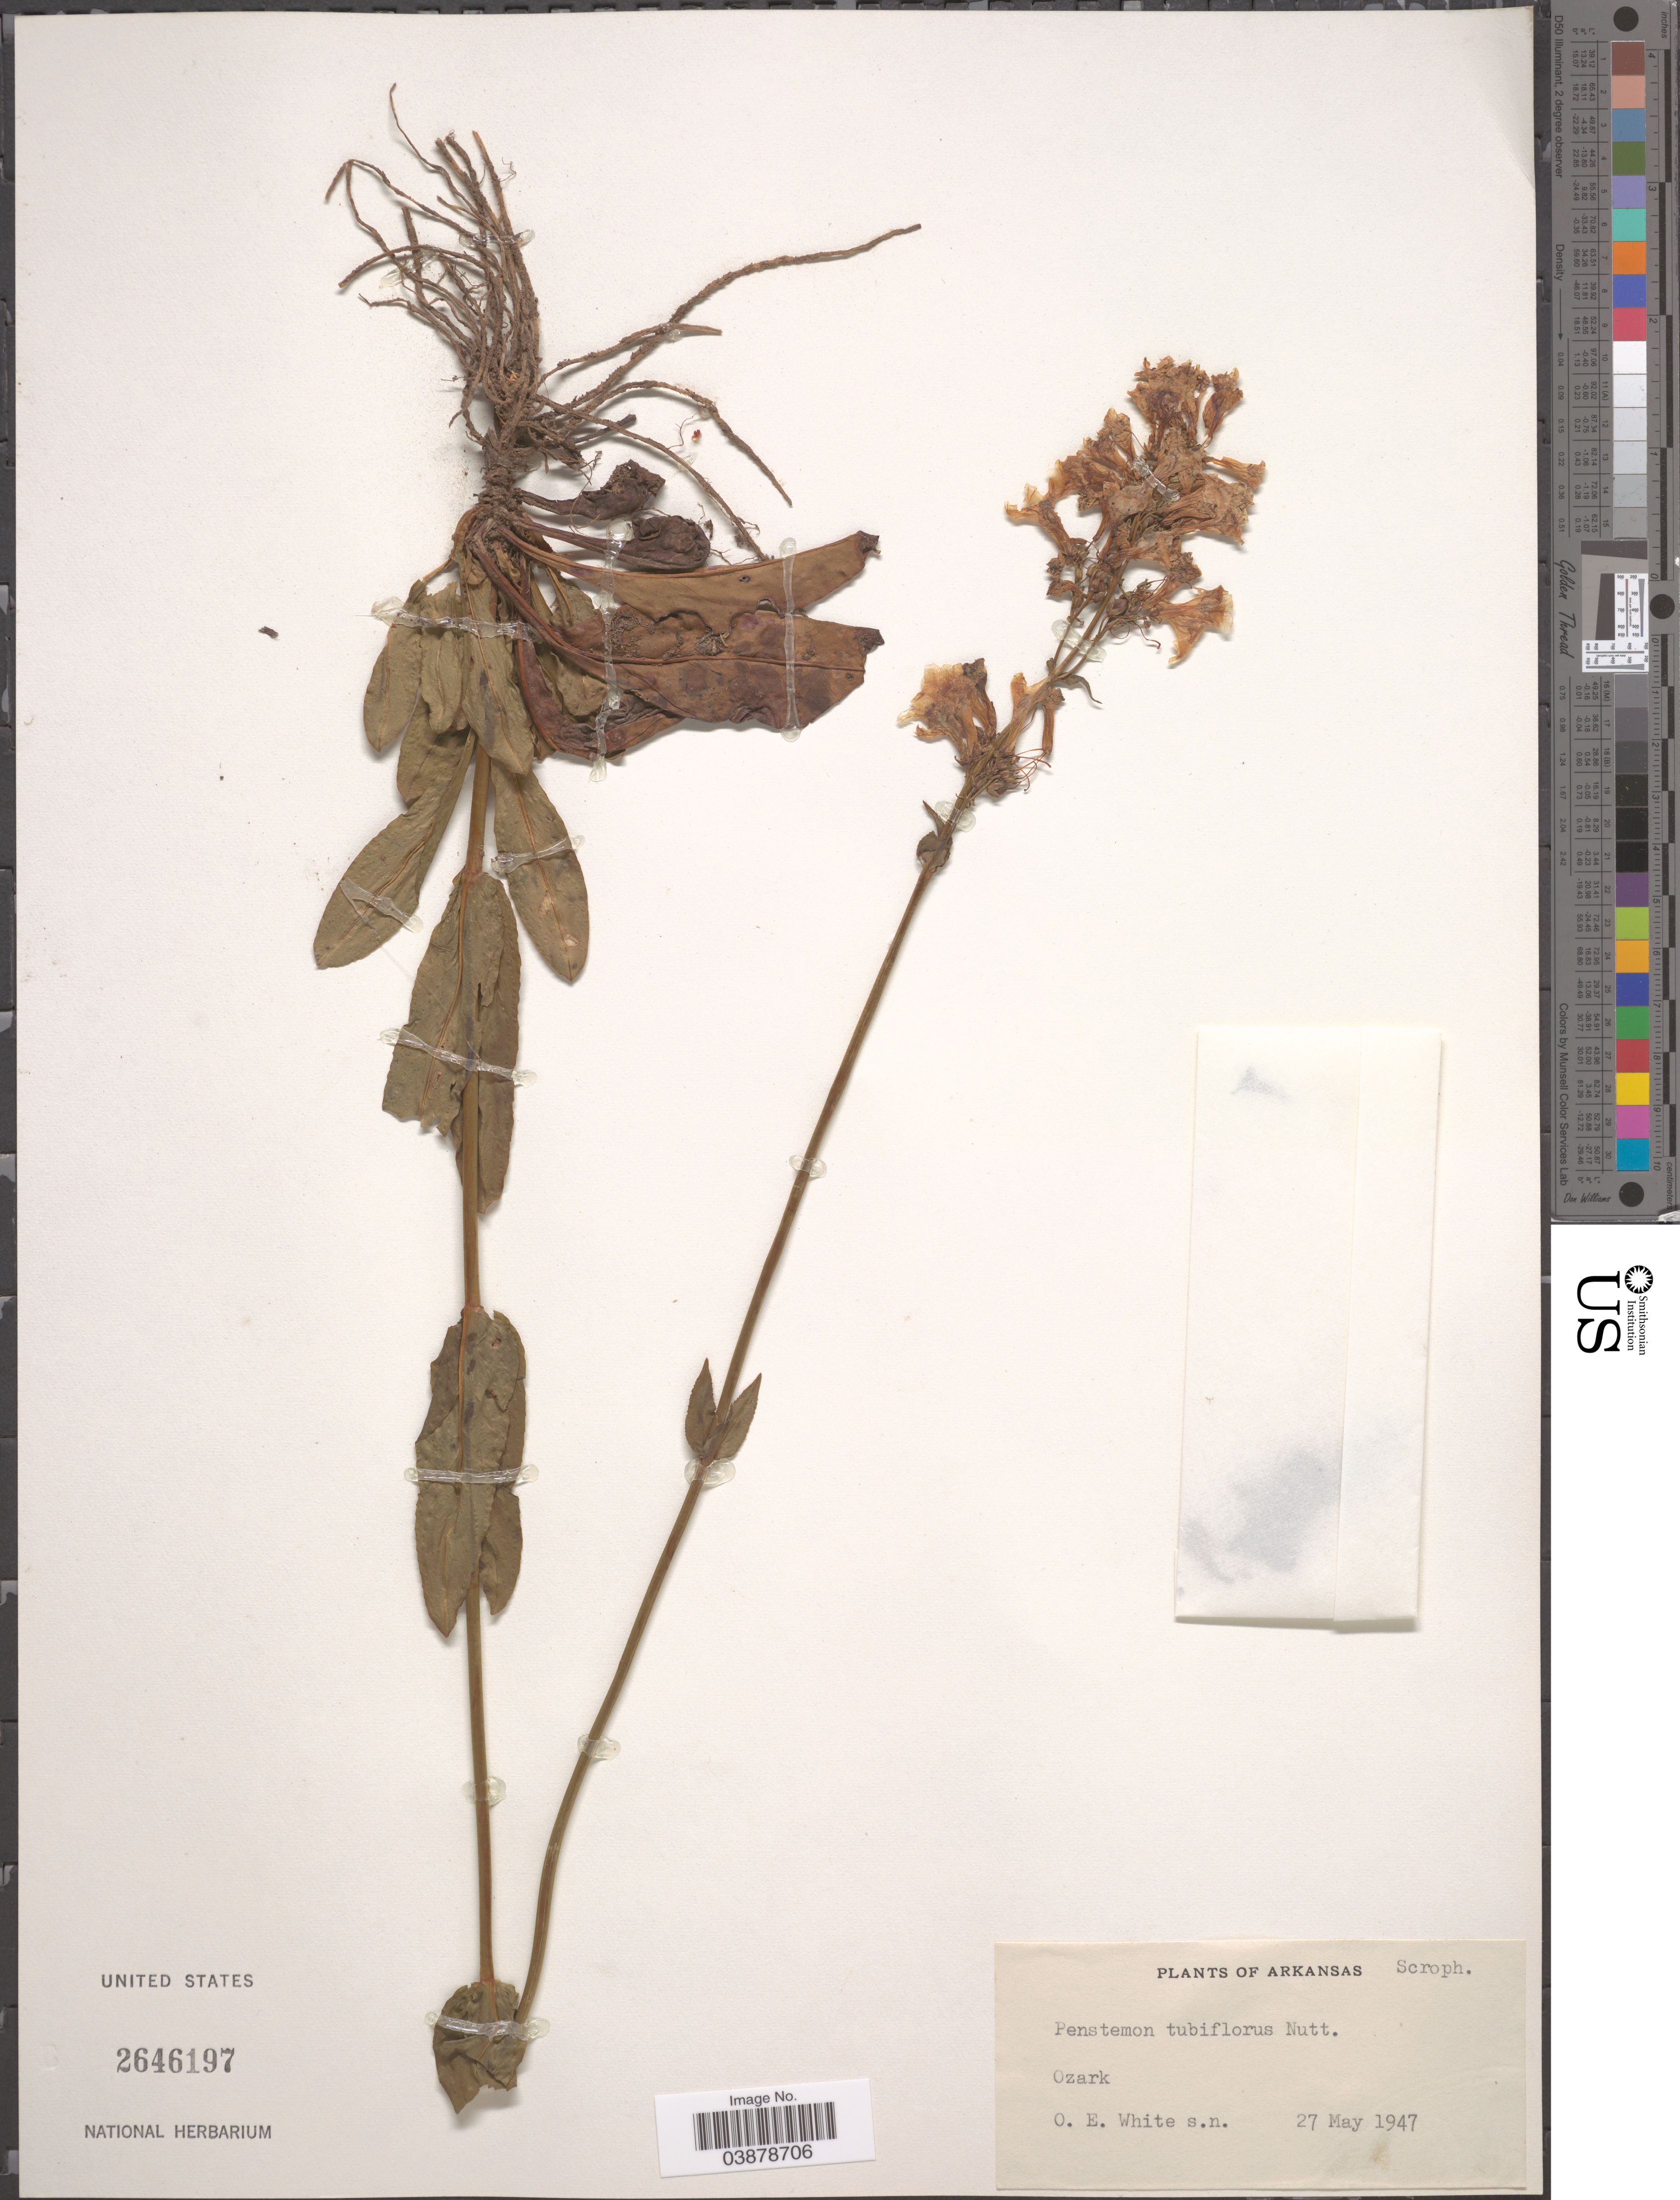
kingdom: Plantae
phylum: Tracheophyta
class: Magnoliopsida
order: Lamiales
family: Plantaginaceae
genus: Penstemon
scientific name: Penstemon tubaeflorus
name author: Nutt.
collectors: O. E. White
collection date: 1947-05-27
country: United States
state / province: Arkansas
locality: Ozark.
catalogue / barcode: US 2646197